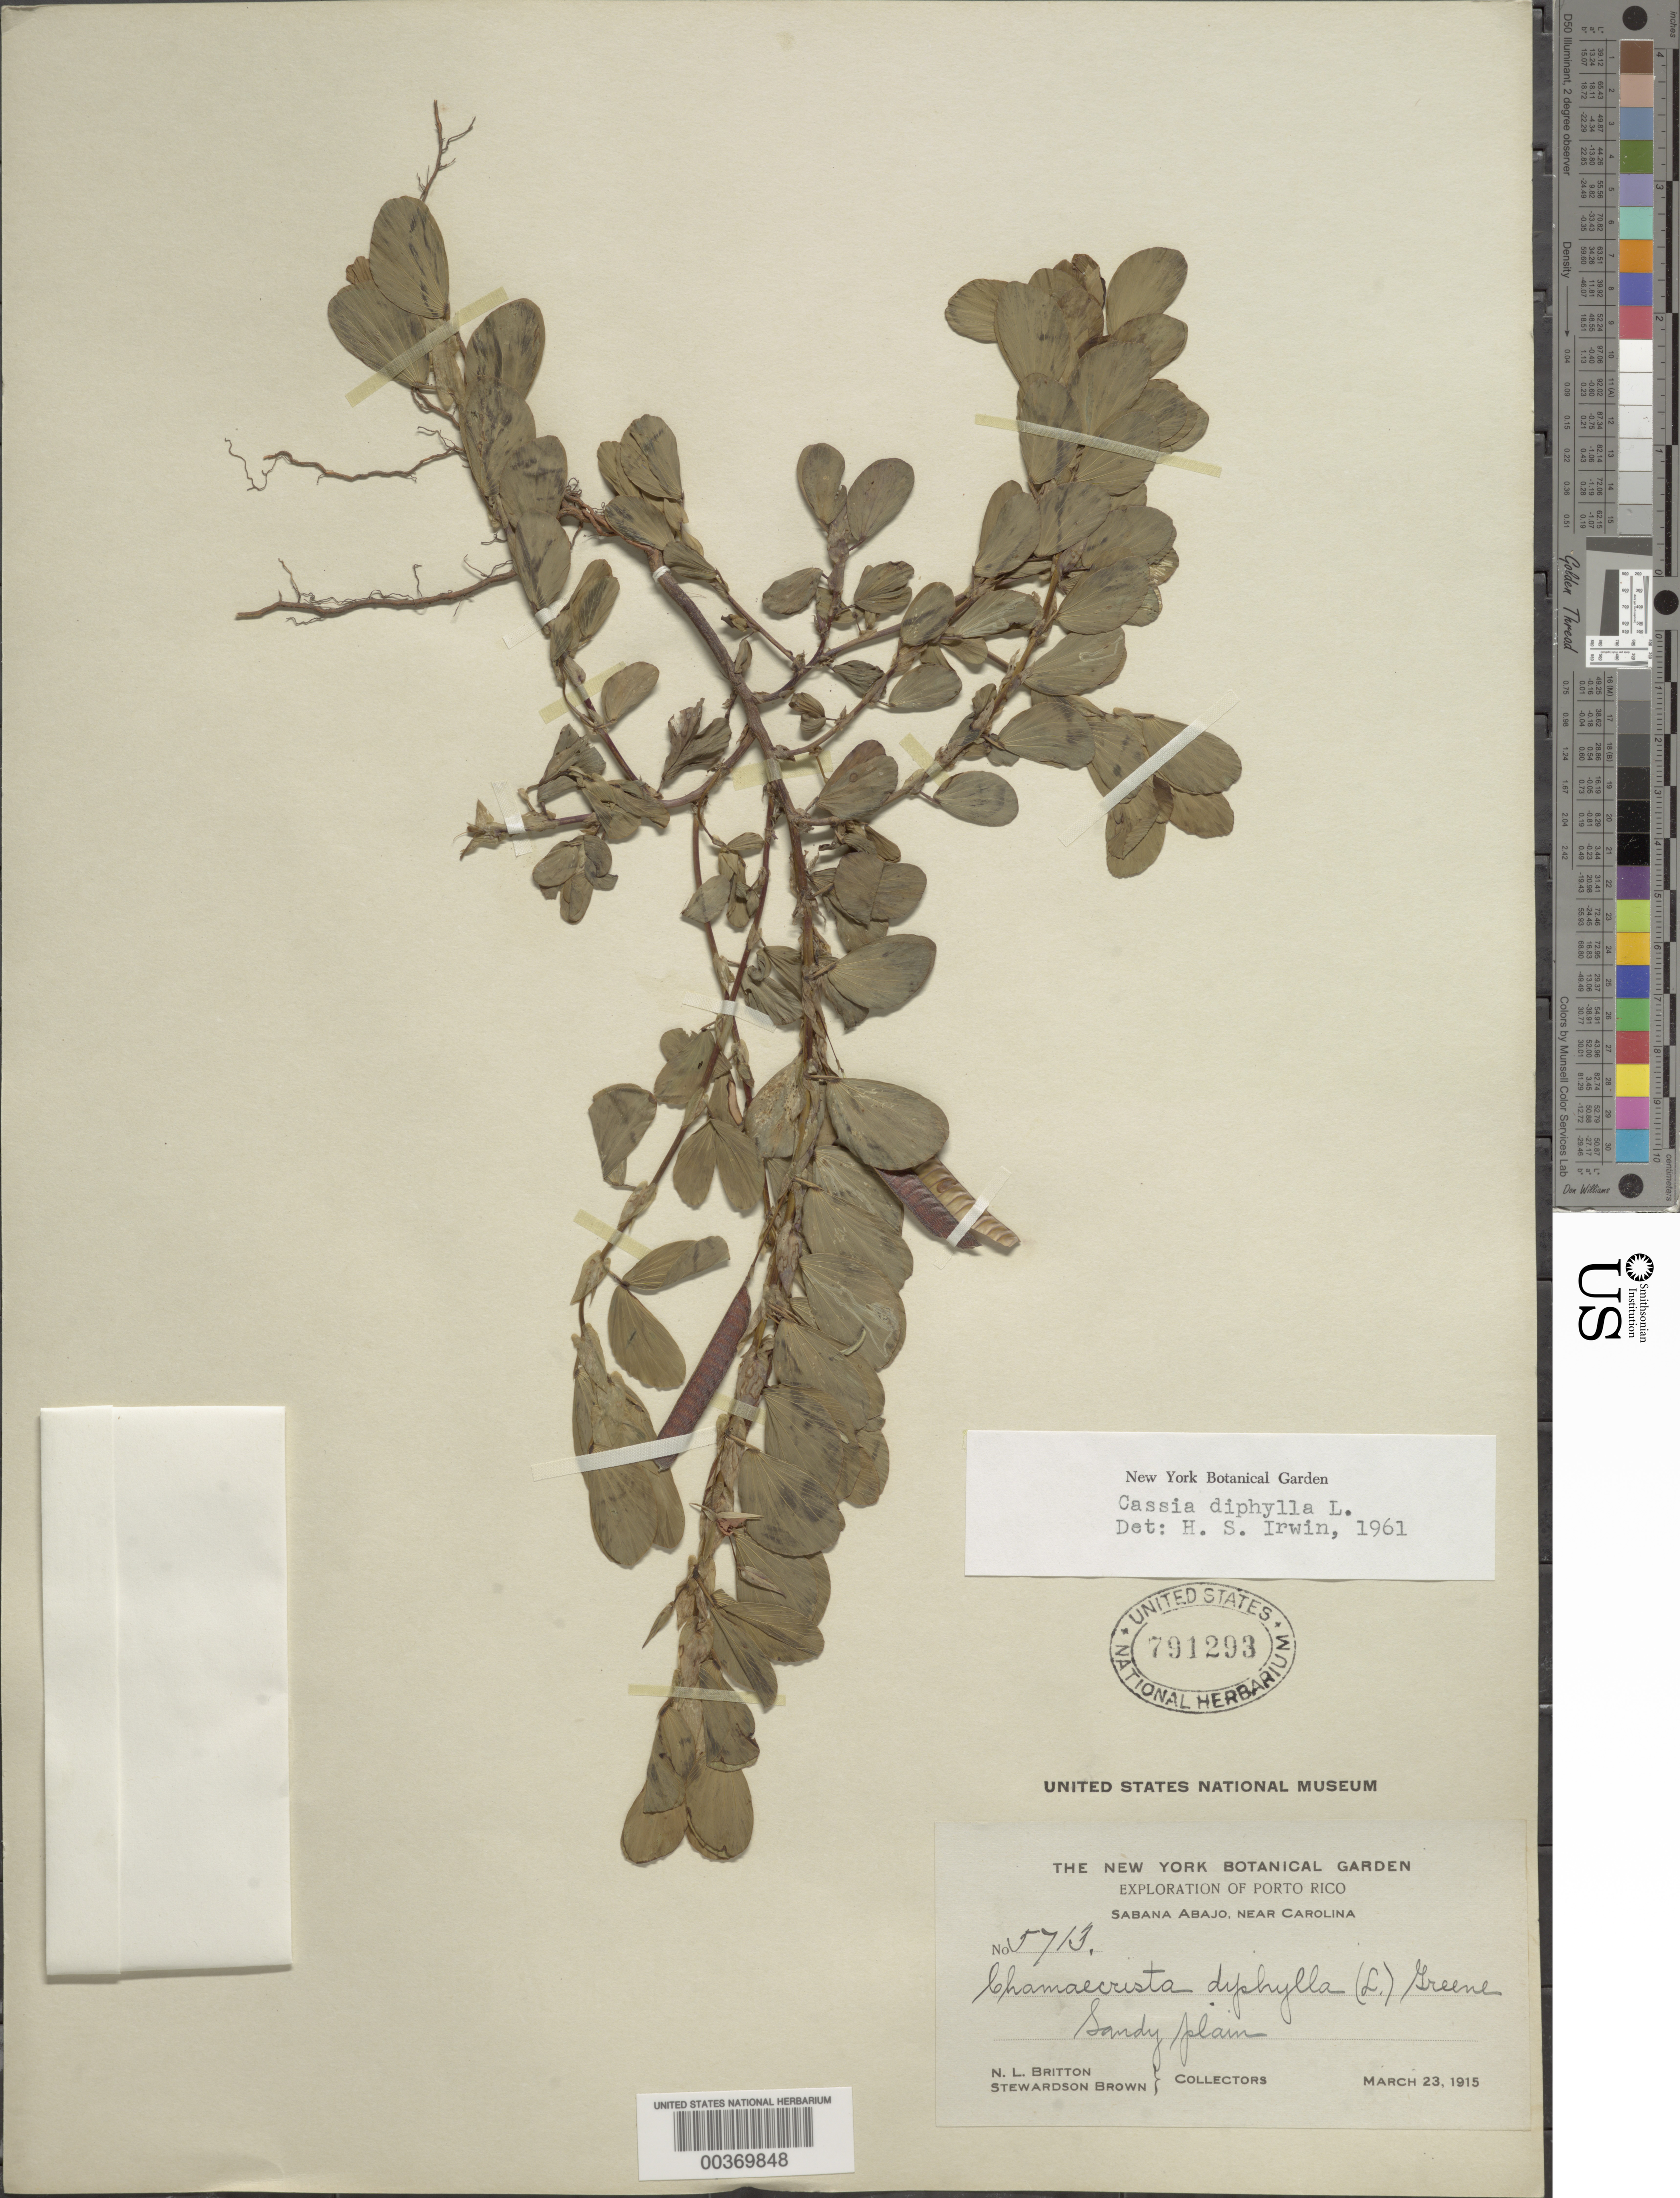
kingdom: Plantae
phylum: Tracheophyta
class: Magnoliopsida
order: Fabales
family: Fabaceae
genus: Chamaecrista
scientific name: Chamaecrista diphylla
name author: (L.) Greene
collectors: N. Britton & S. Brown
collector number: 5713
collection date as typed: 23 Mar 1915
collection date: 1915-03-23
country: Puerto Rico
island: Greater Antilles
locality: Sabana abajo, near carolina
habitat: Sandy plain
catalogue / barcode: US 791293